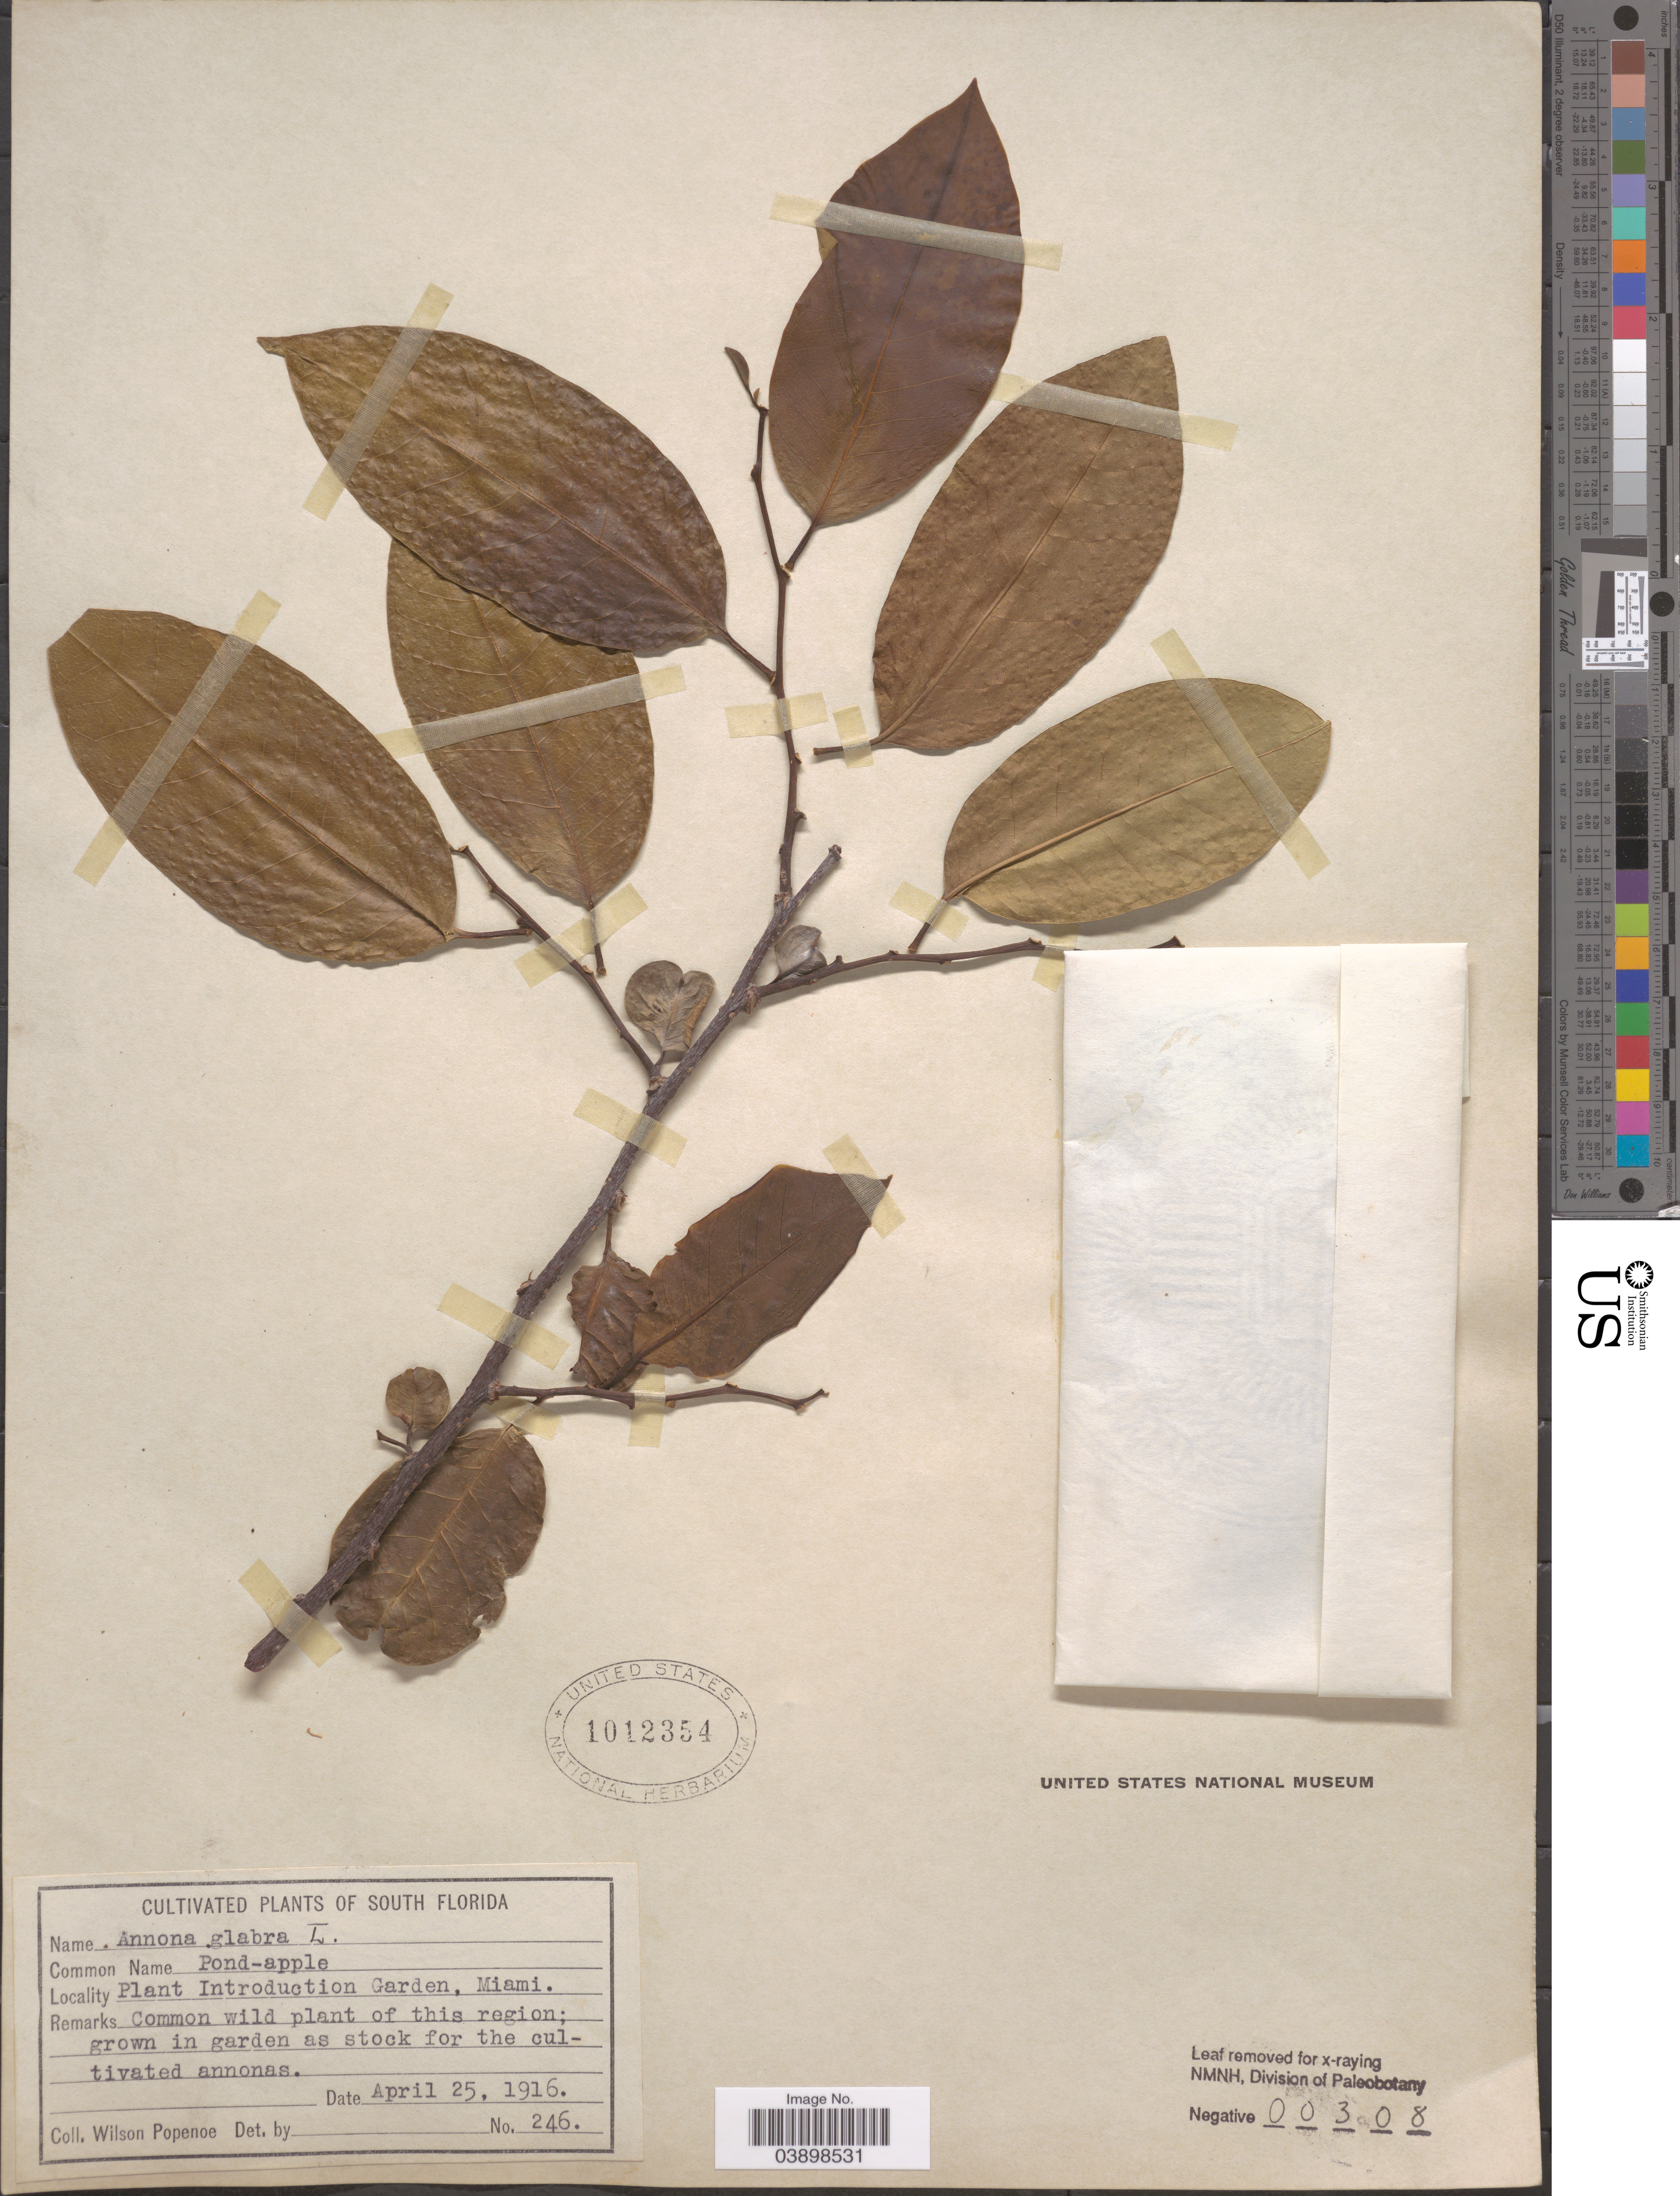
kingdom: Plantae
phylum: Tracheophyta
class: Magnoliopsida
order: Magnoliales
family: Annonaceae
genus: Annona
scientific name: Annona glabra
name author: L.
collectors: F. Popenoe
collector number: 246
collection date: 1916-04-25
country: United States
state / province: Florida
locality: South Florida. Plant Introduction Garden, Miami.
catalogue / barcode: US 1012354